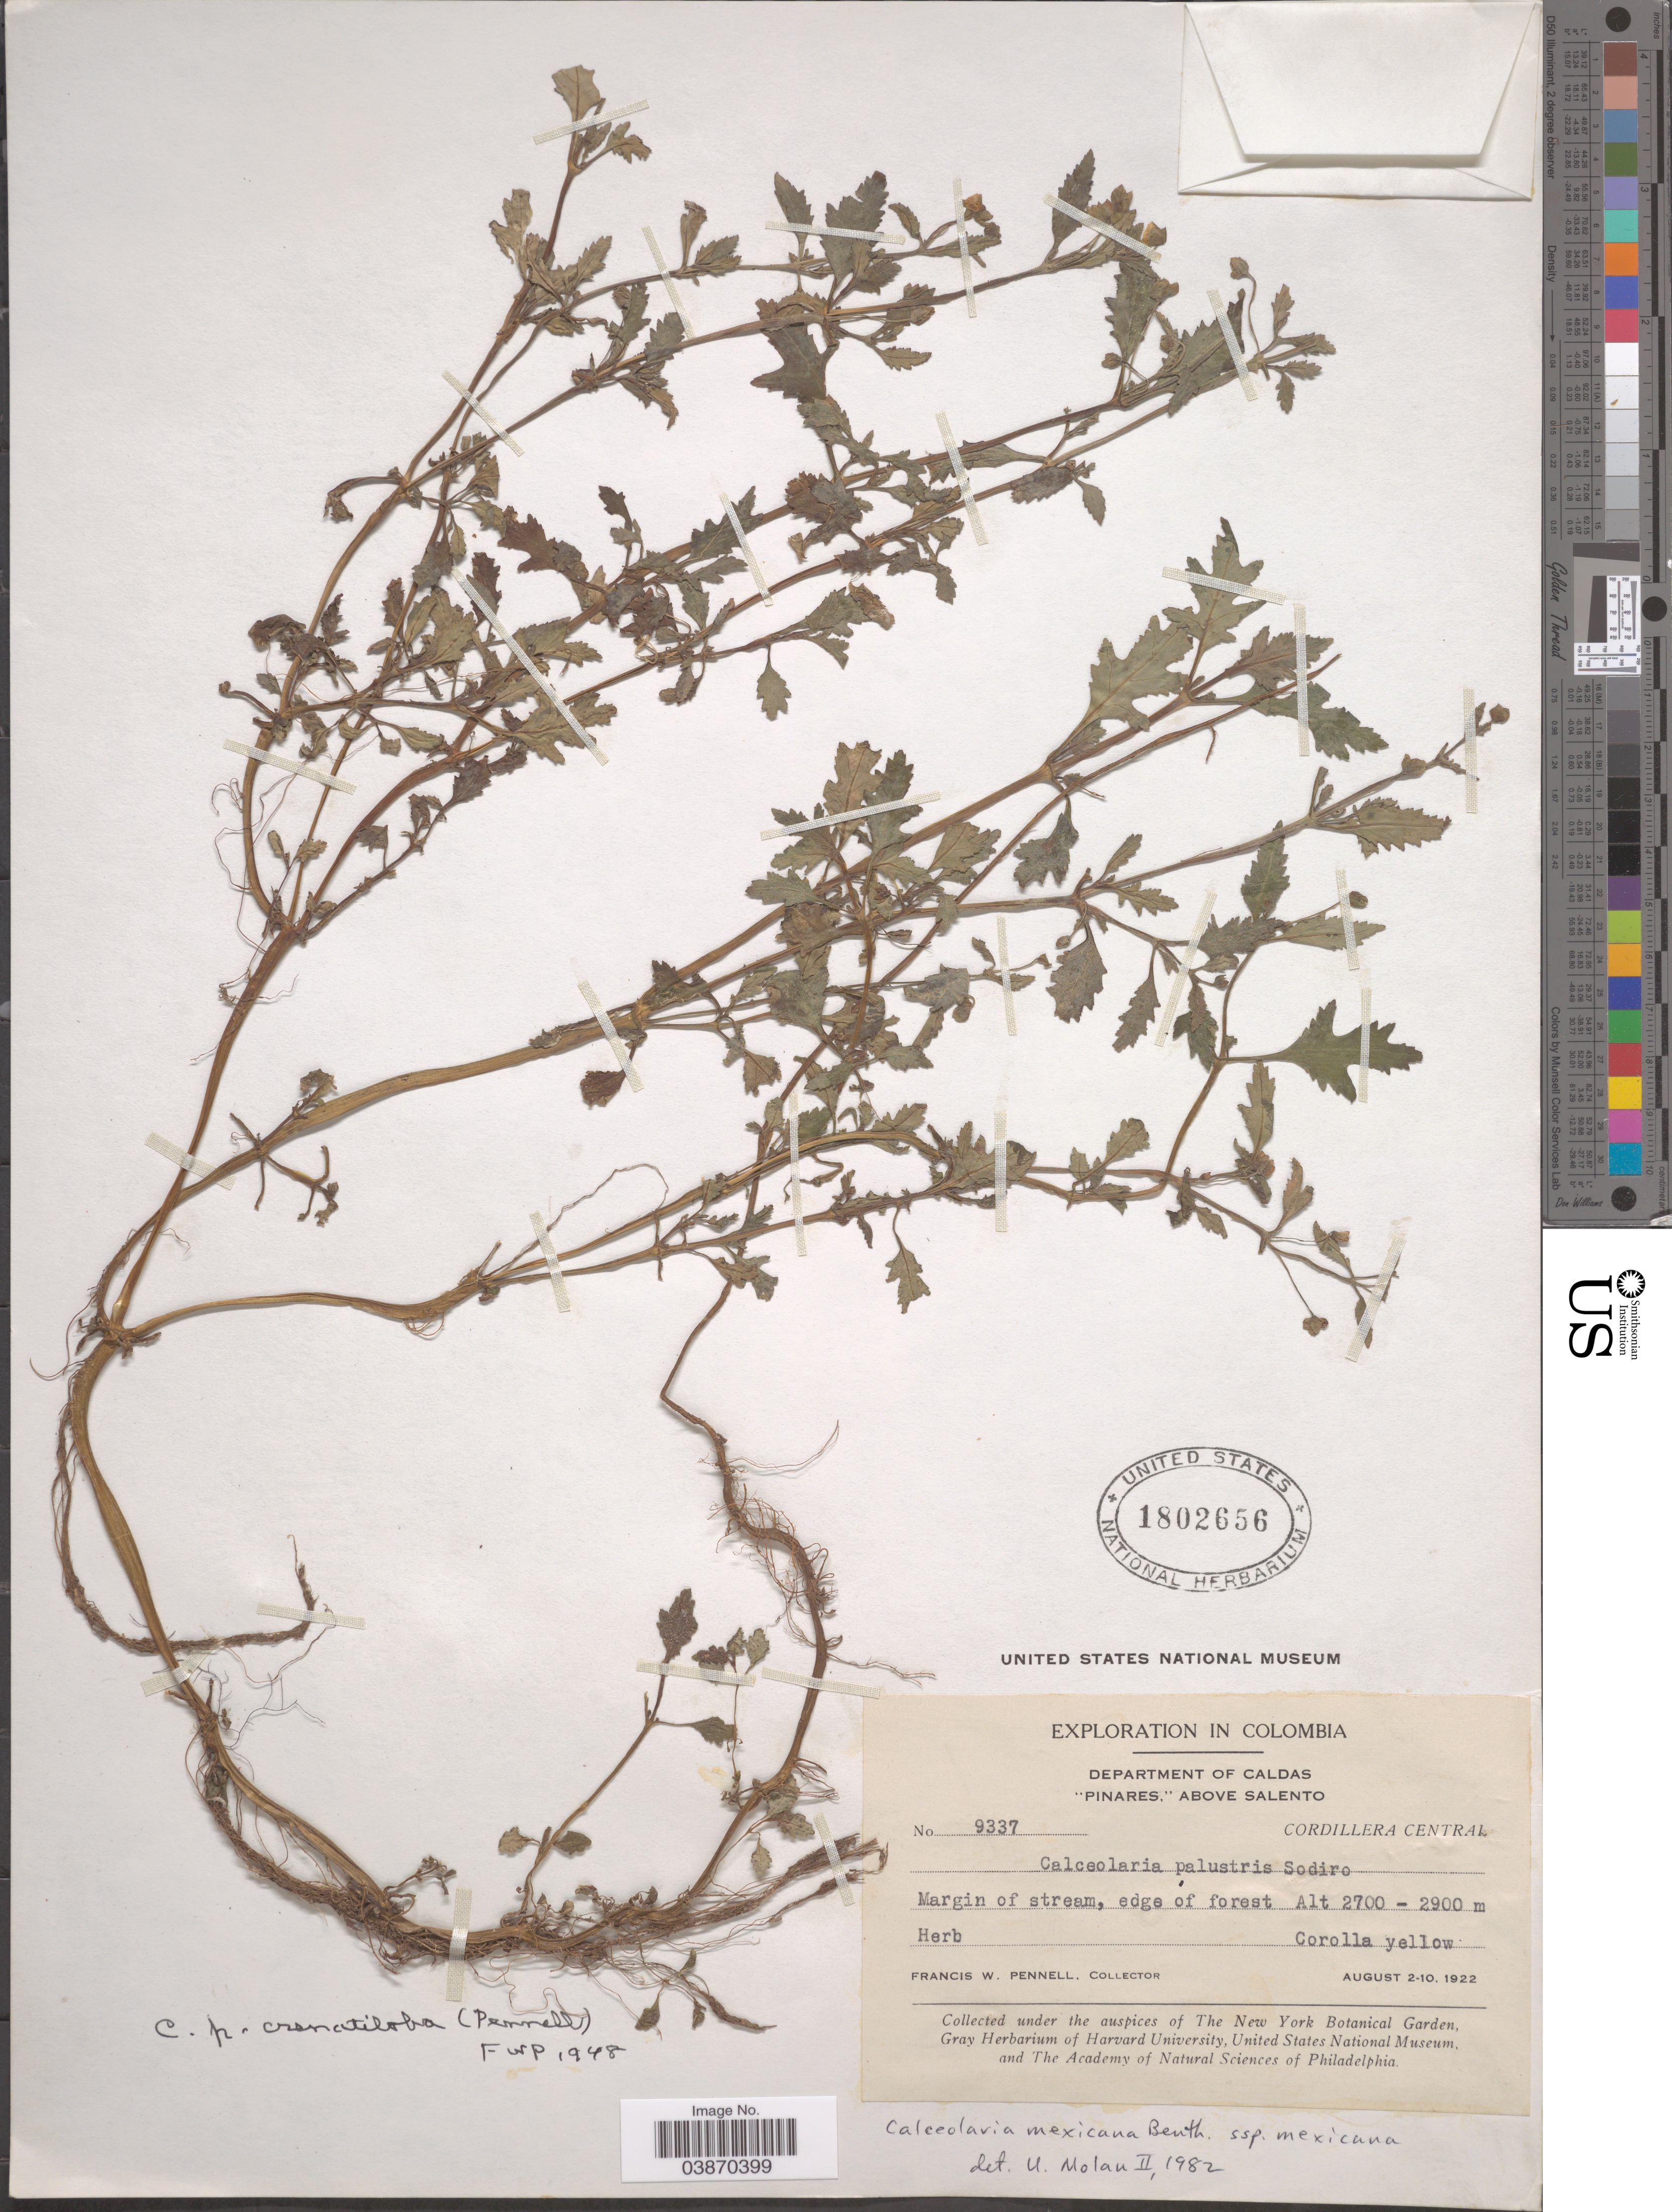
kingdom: Plantae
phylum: Tracheophyta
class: Magnoliopsida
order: Lamiales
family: Calceolariaceae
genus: Calceolaria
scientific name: Calceolaria mexicana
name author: Benth.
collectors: F. W. Pennell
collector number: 9337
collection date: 1922-08-02/1922-08-10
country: Colombia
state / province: Caldas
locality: Department of Caldas, 'Pinares,' aobe Salento. Cordillera Central. Margin of stream, edge of forest.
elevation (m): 2700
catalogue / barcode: US 1802656